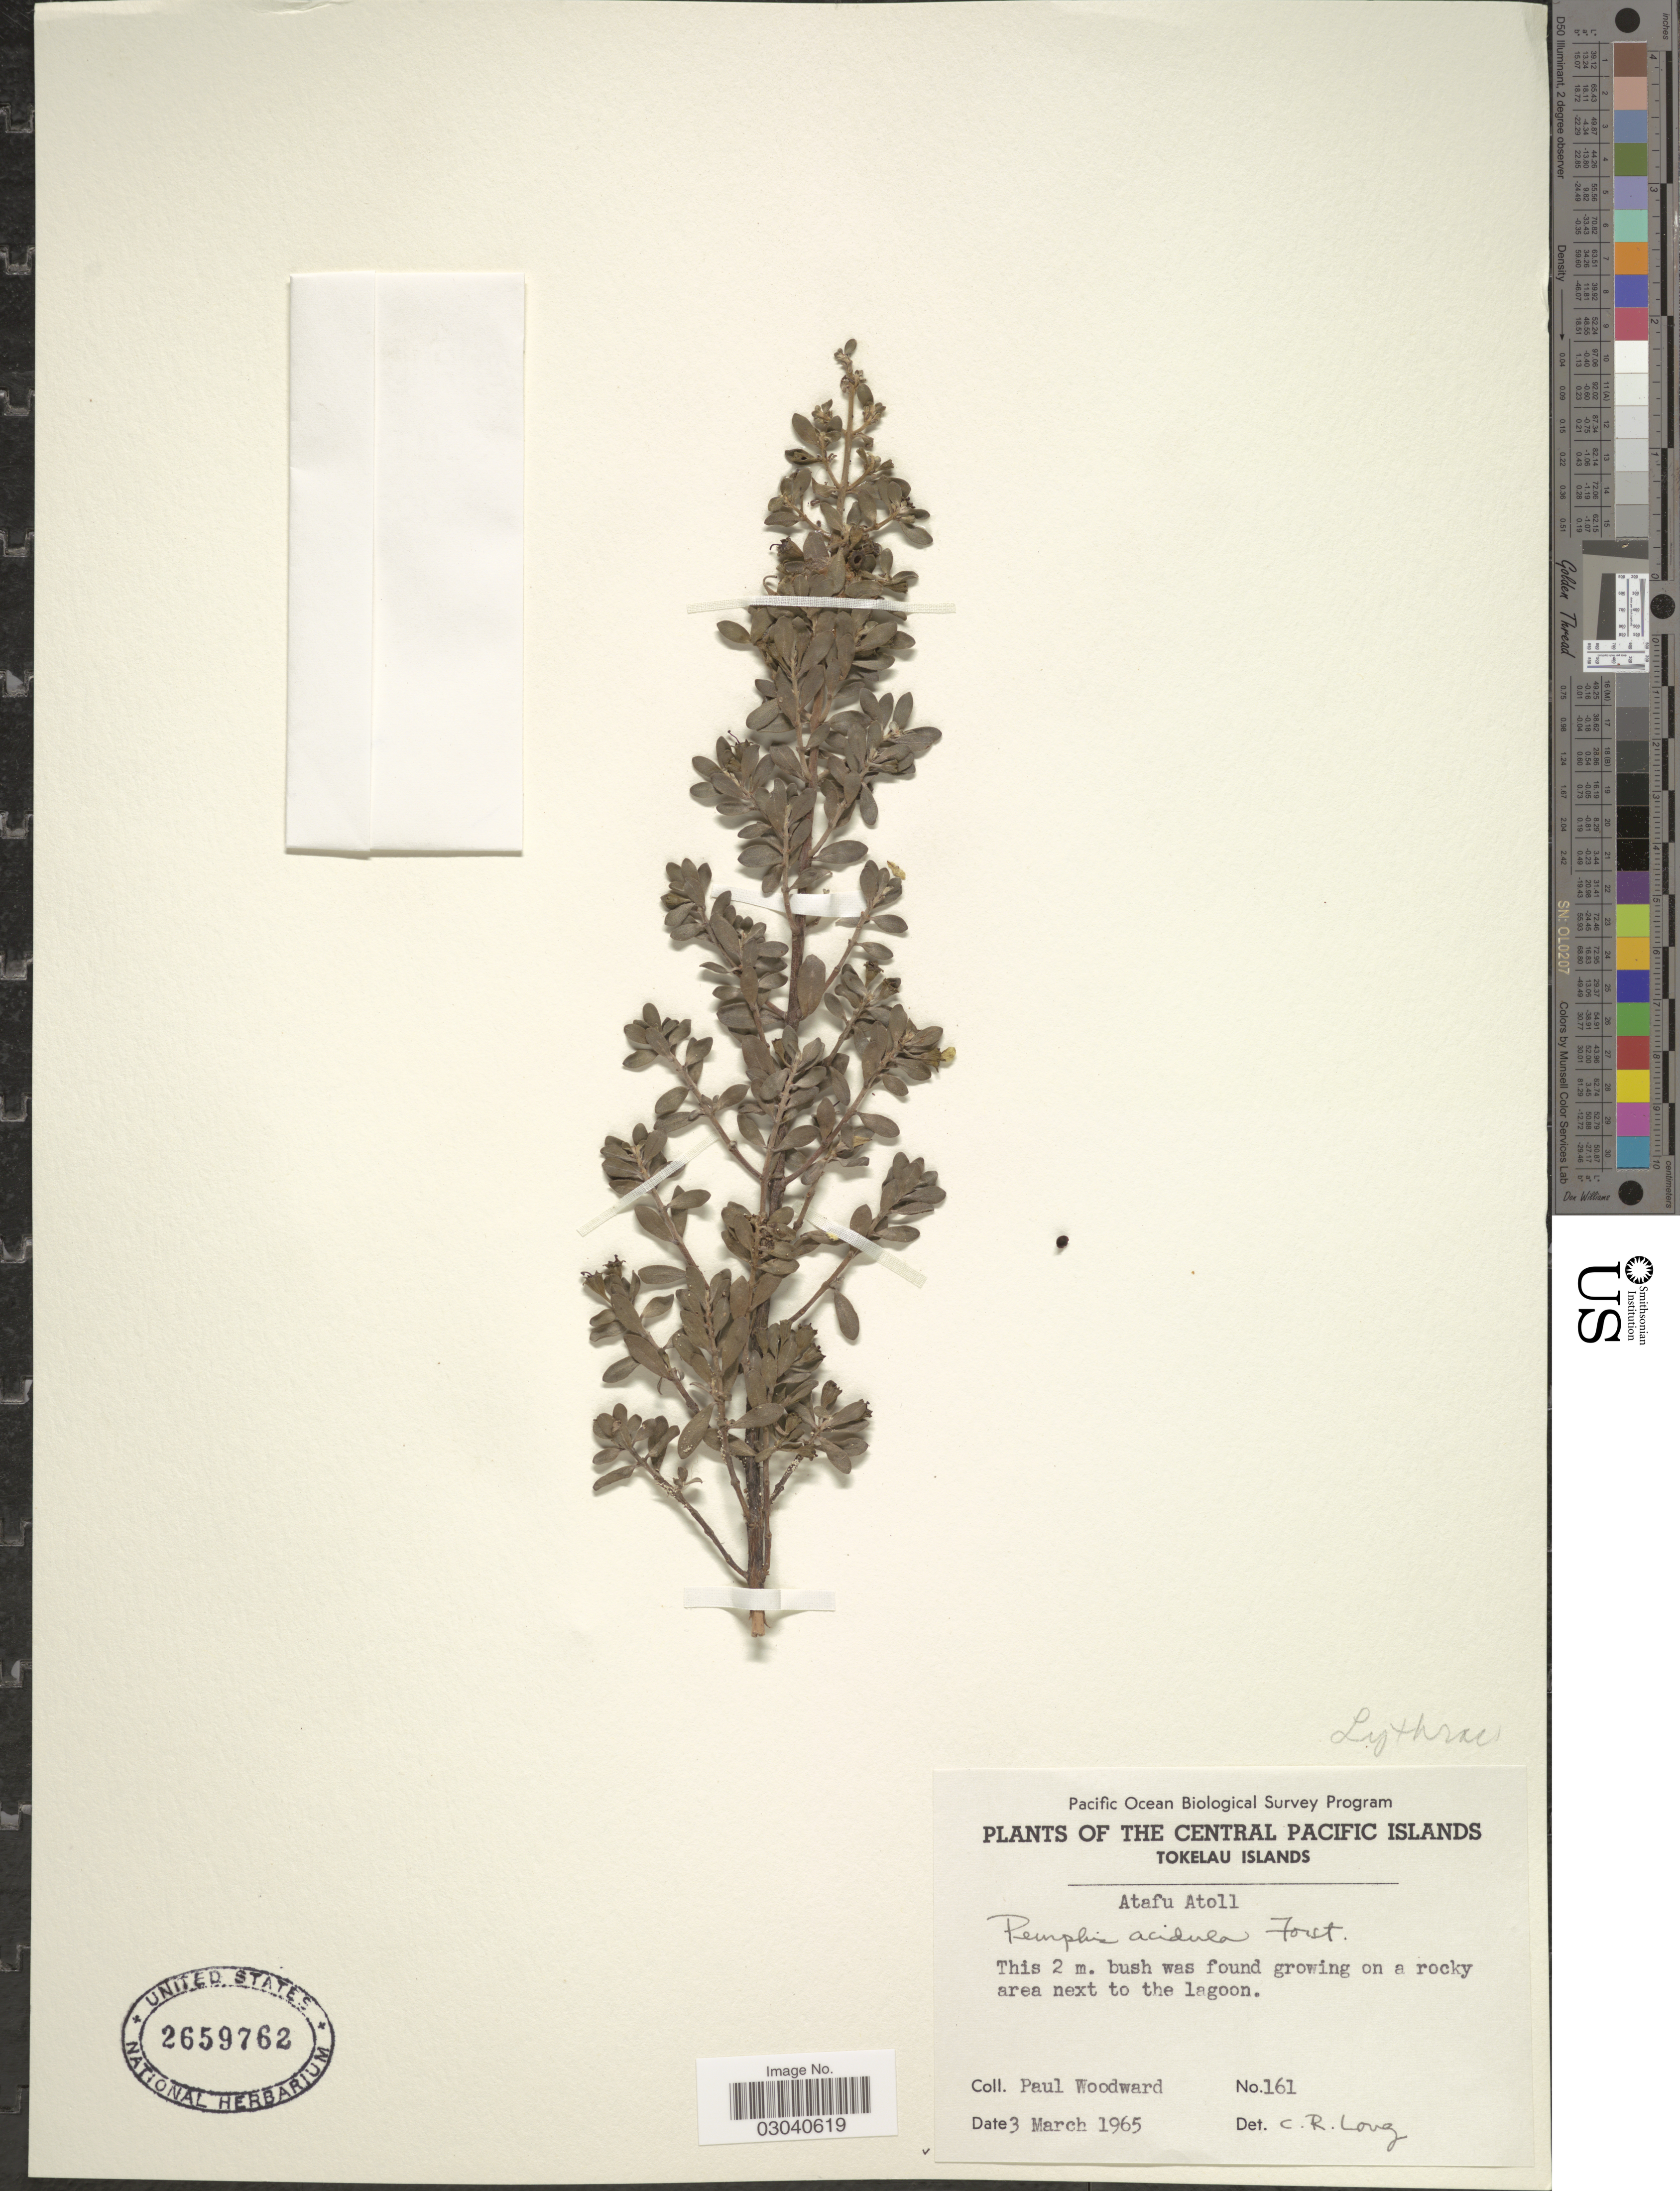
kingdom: Plantae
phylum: Tracheophyta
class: Magnoliopsida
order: Myrtales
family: Lythraceae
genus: Pemphis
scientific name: Pemphis acidula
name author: J.R. Forst. & G. Forst.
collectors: P. Woodward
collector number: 161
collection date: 1965-03-03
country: Tokelau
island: Atafu Atoll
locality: Central Pacific Islands. Tokelau Islands. Atafu Atoll.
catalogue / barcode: US 2659762